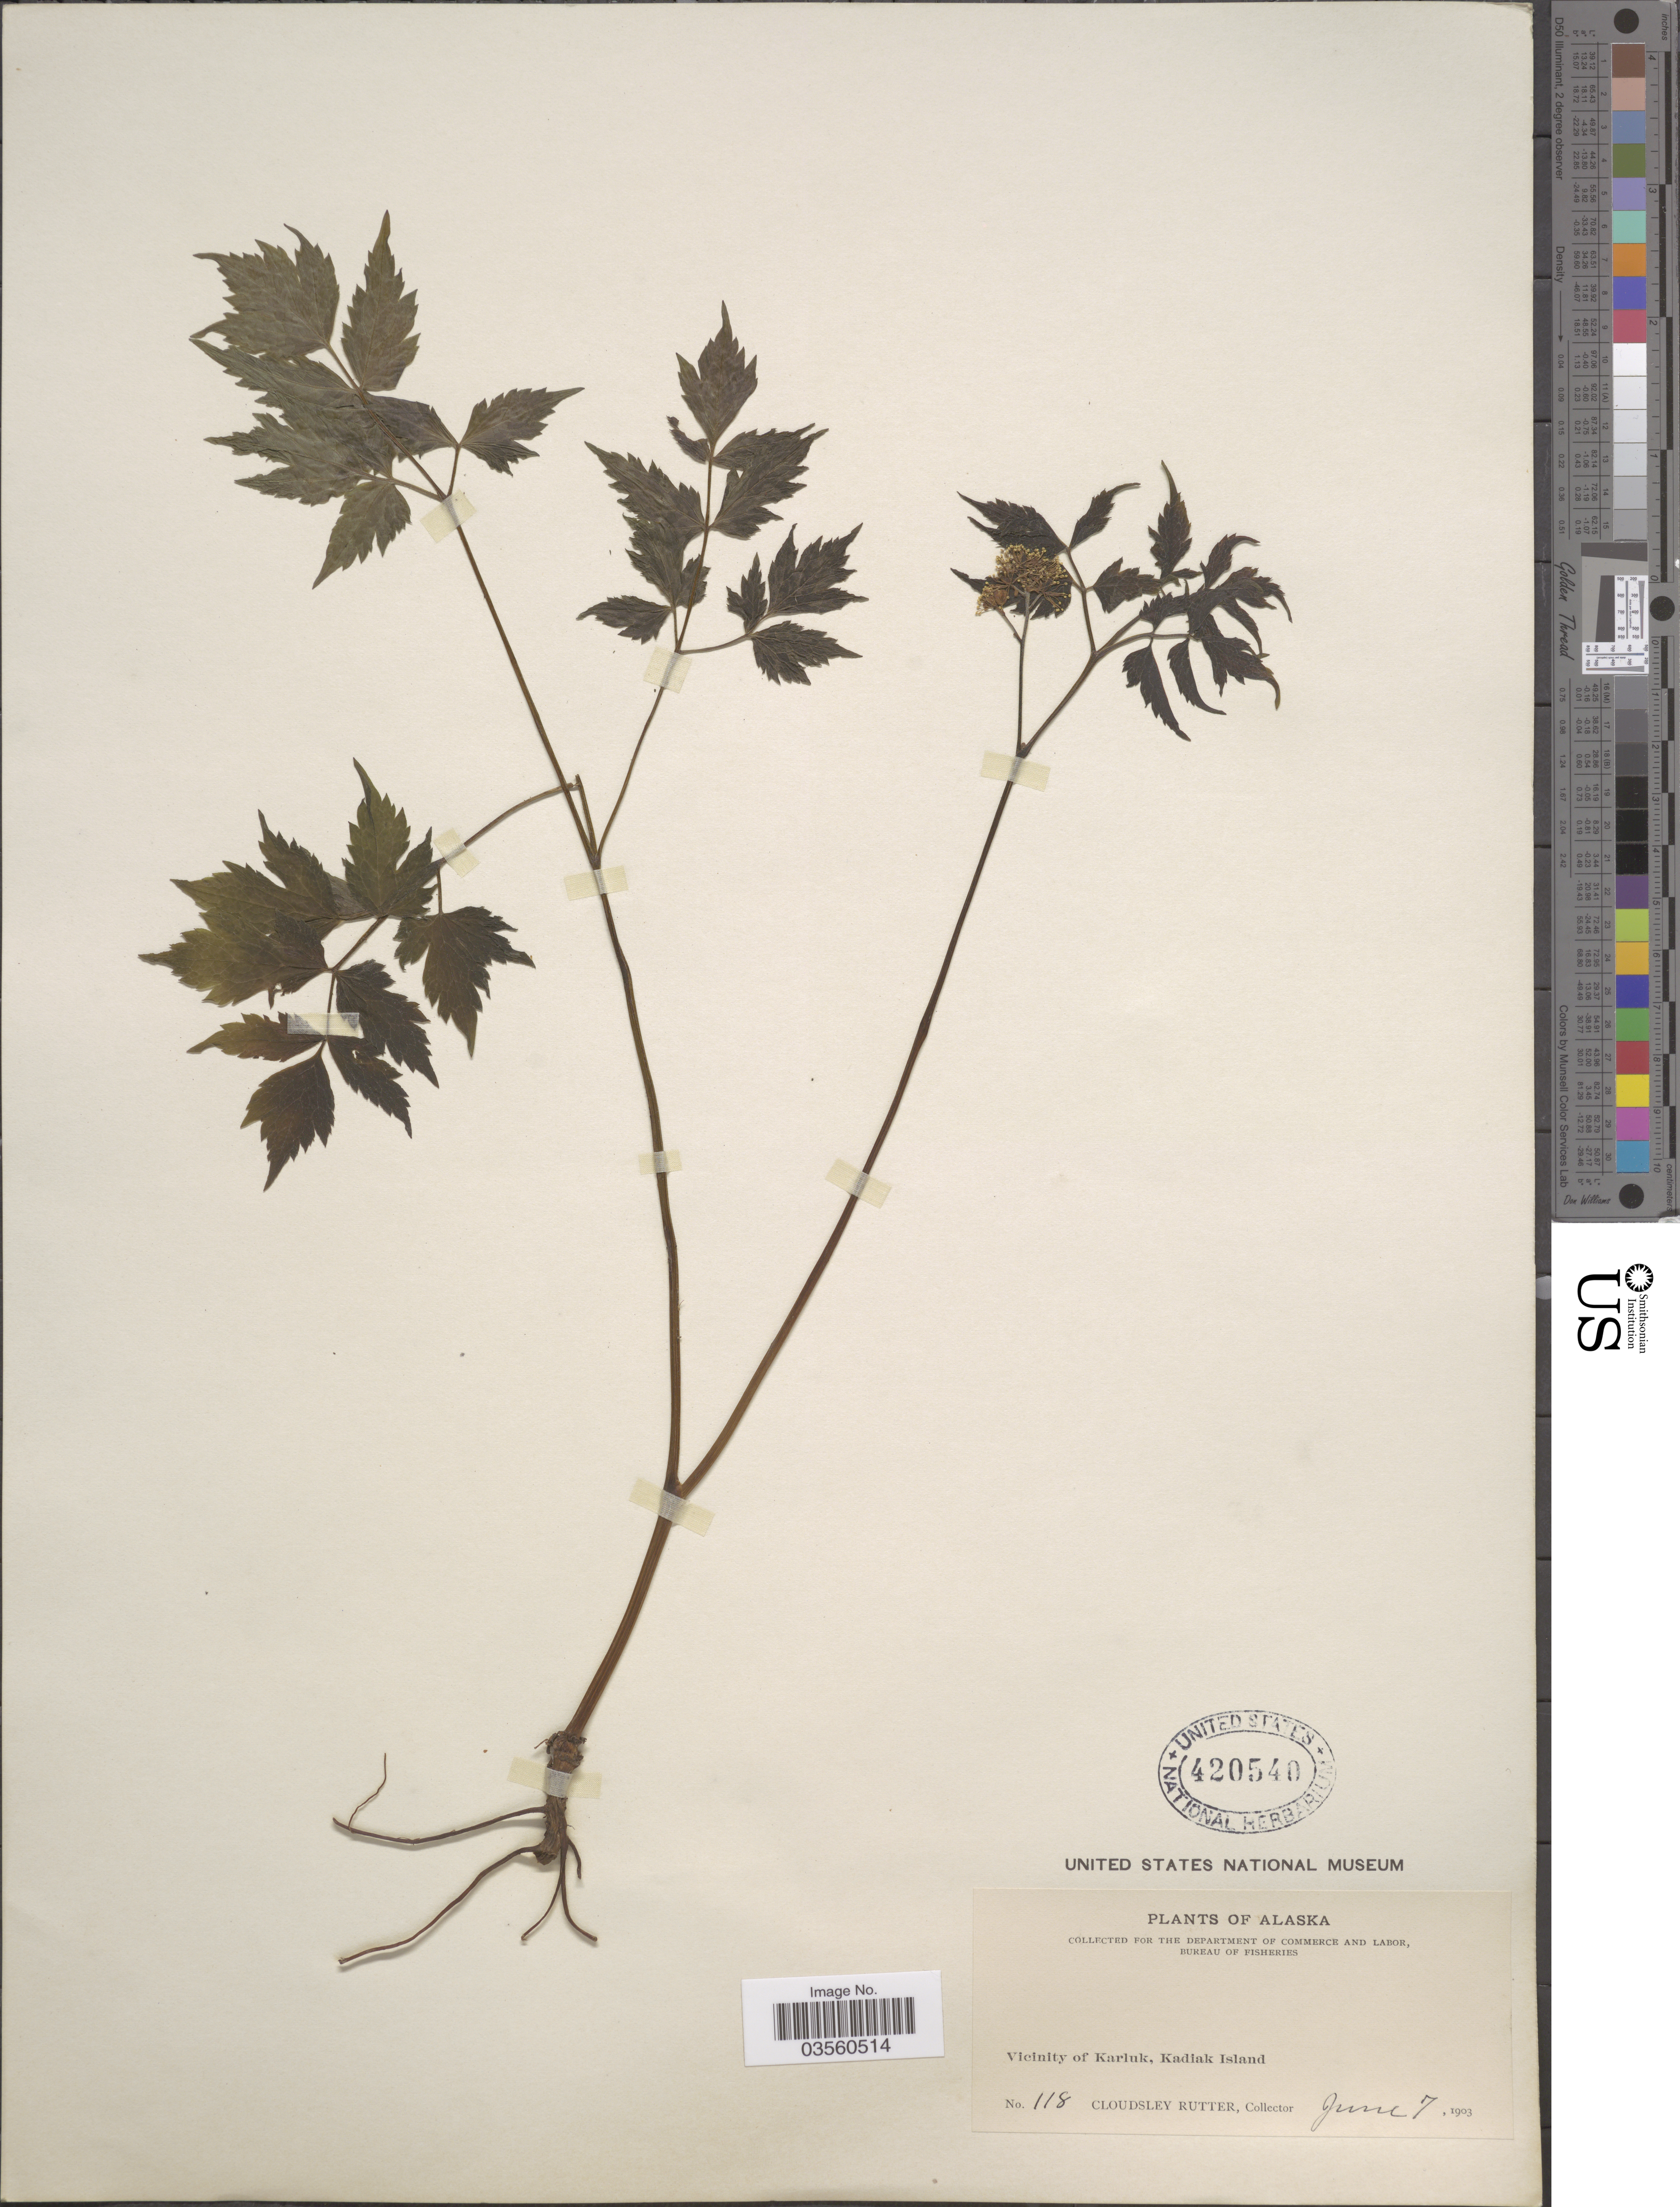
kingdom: Plantae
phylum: Tracheophyta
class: Magnoliopsida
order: Ranunculales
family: Ranunculaceae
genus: Actaea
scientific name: Actaea rubra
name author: (Aiton) Willd.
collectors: C. Rutter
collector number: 118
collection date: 1903-06-07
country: United States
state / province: Alaska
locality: Vicinity of Karluk, Kadiak Island.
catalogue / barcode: US 420540